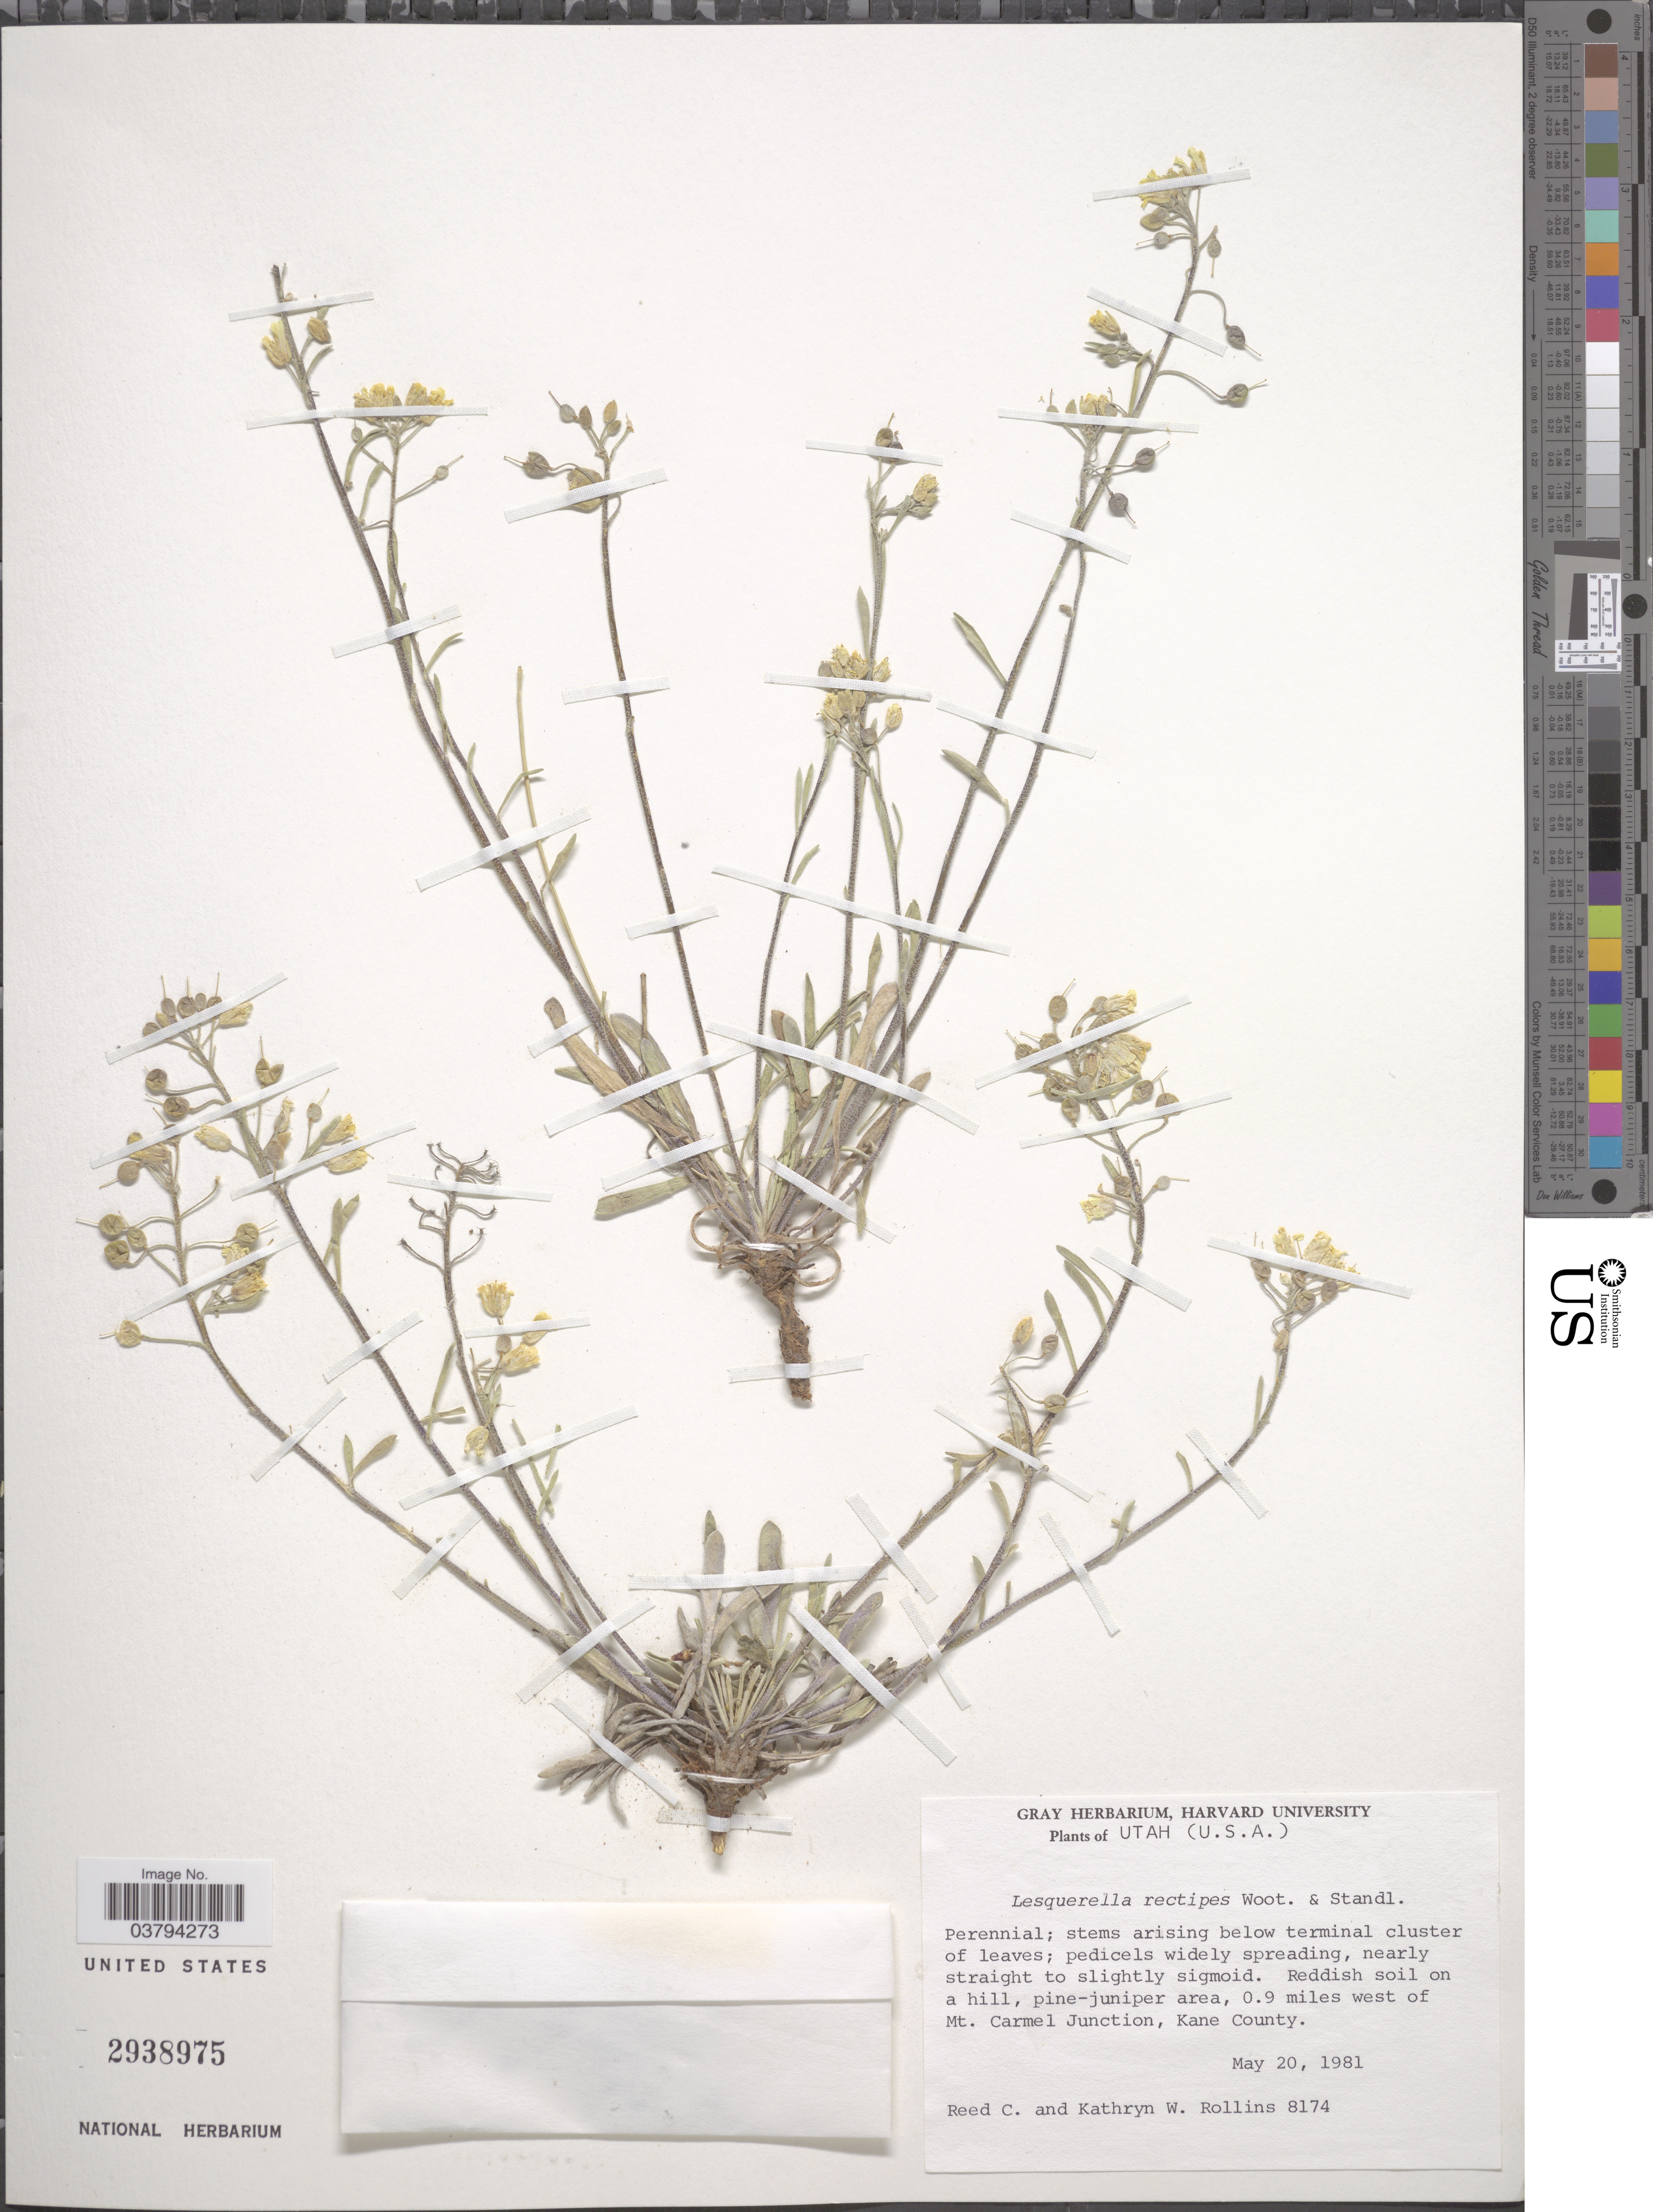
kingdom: Plantae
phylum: Tracheophyta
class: Magnoliopsida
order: Brassicales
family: Brassicaceae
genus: Lesquerella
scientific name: Lesquerella rectipes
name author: Wooton & Standl.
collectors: R. C. Rollins & K. W. Rollins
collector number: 8174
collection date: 1981-05-20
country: United States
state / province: Utah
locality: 0.9 miles west of Mt. Carmel Junction, Kane County.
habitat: reddish soil on a hill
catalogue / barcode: US 2938975